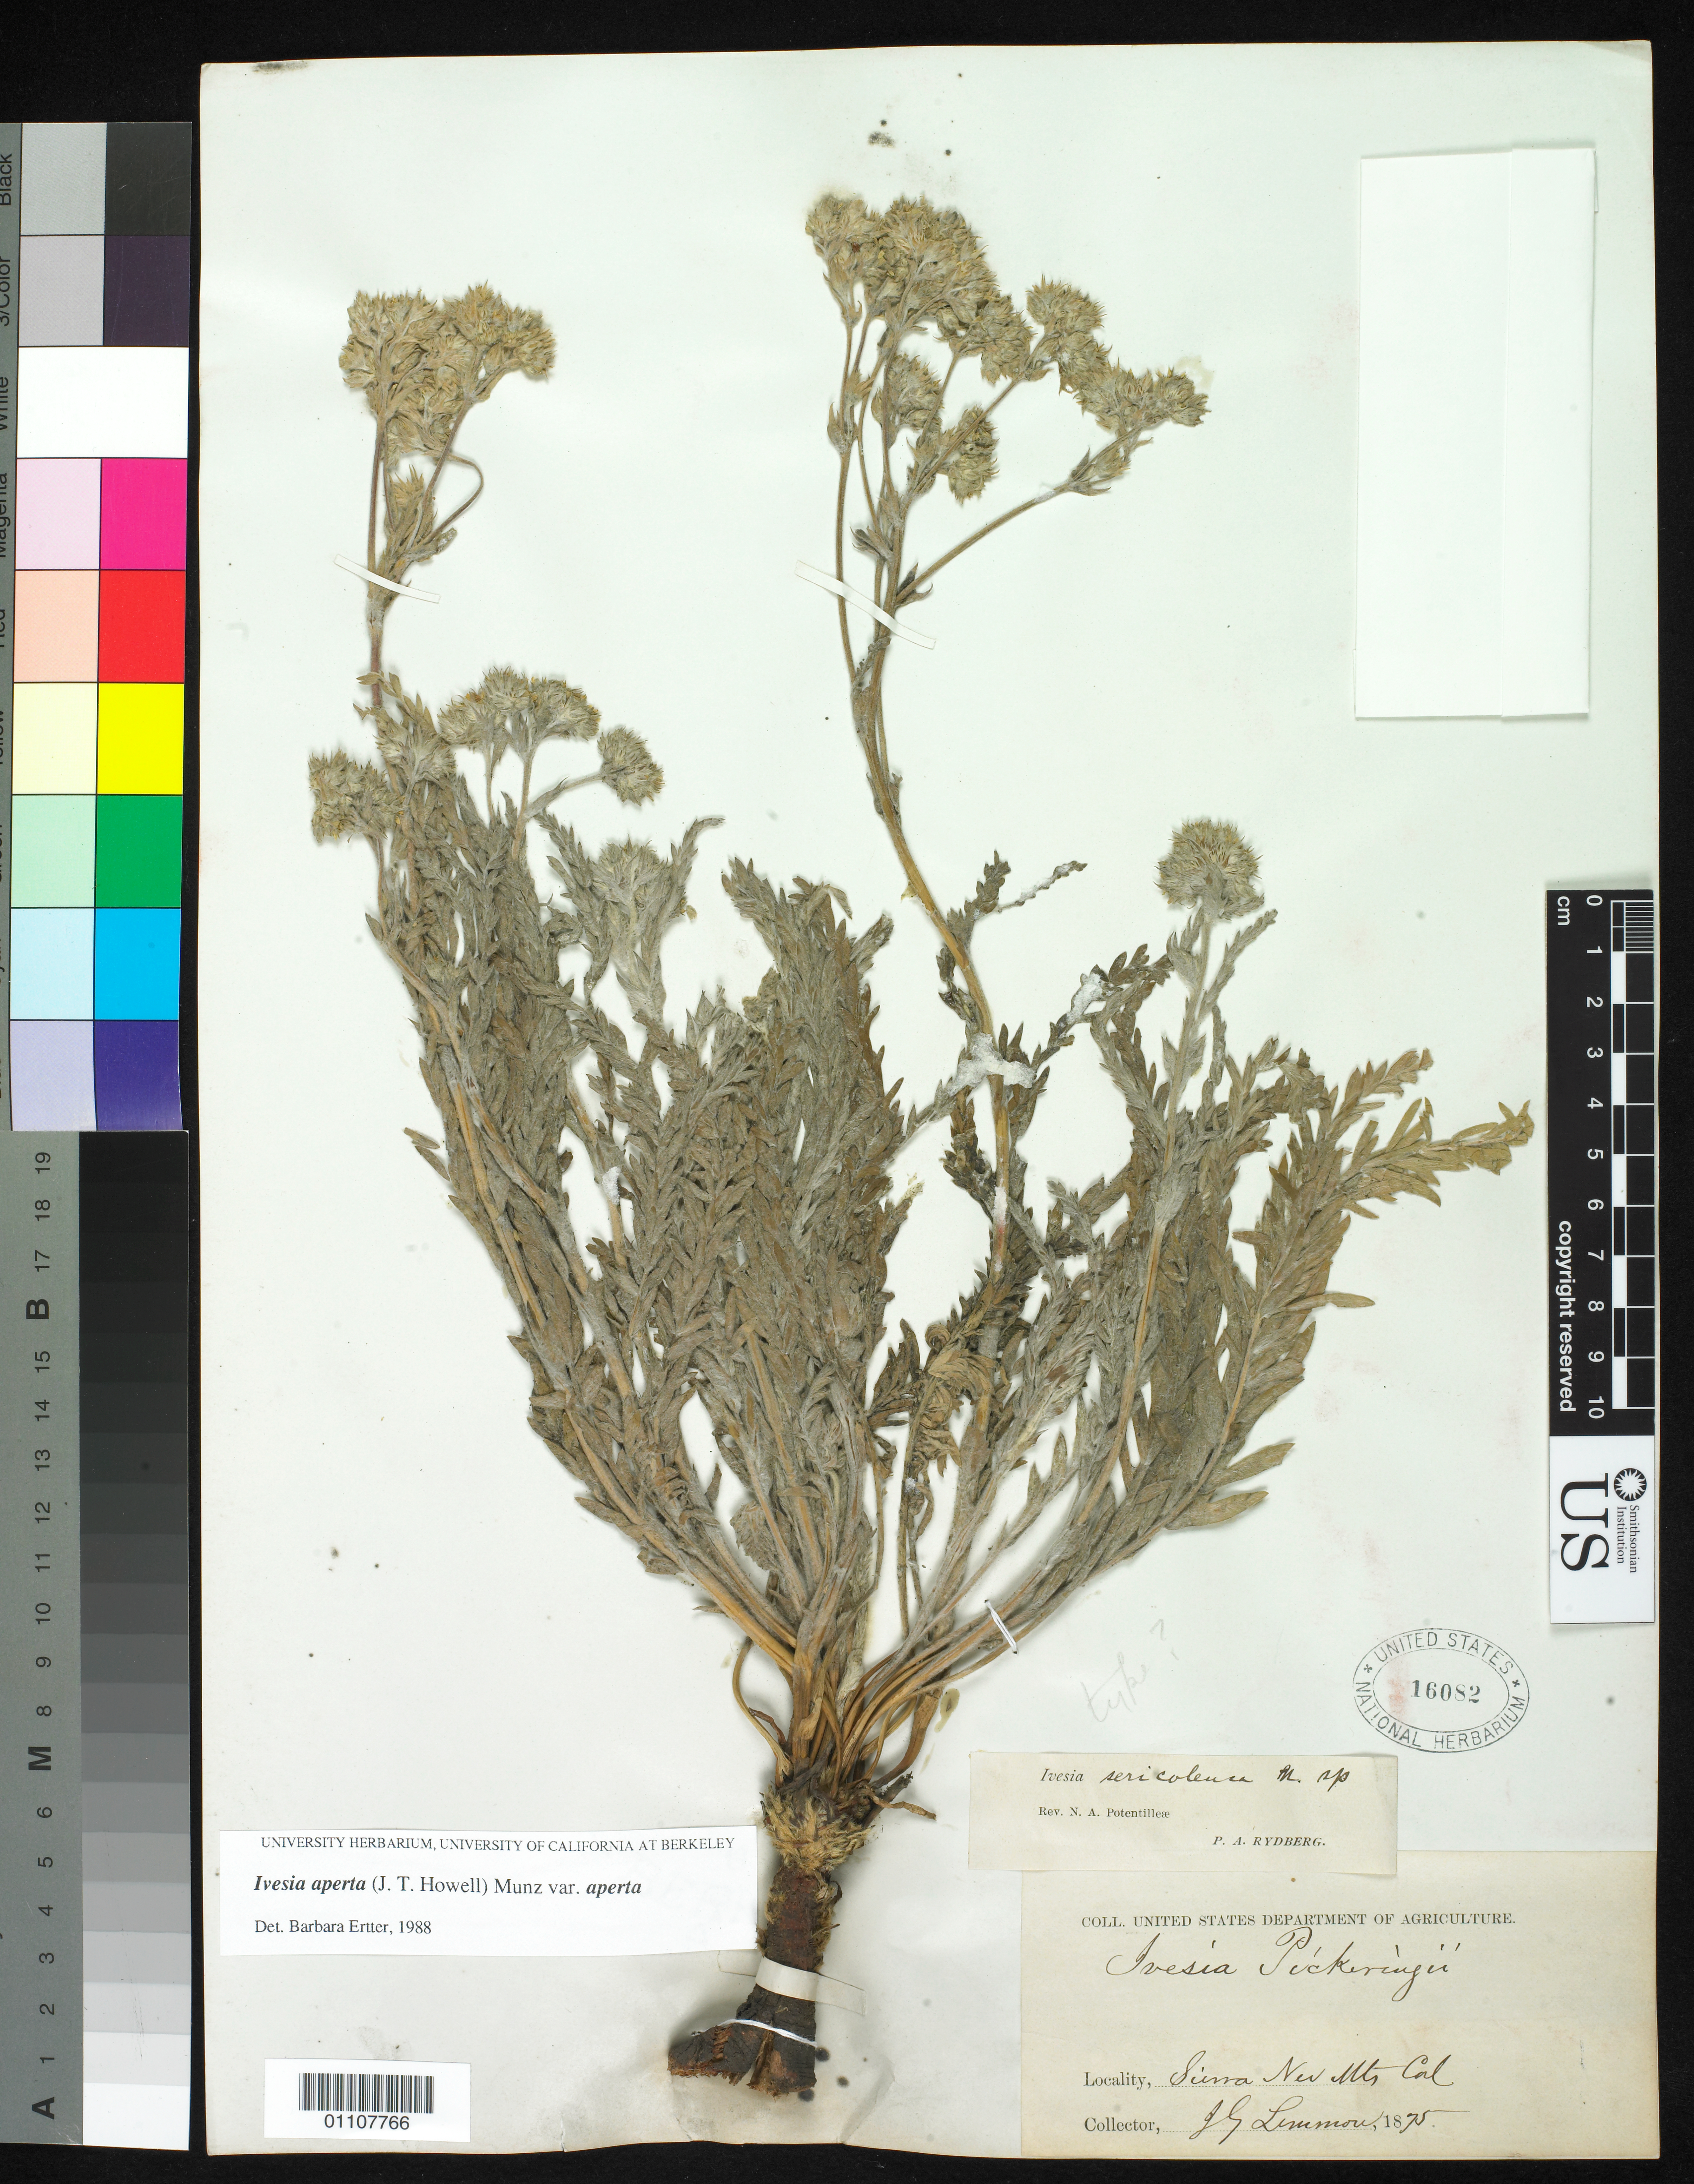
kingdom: Plantae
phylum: Tracheophyta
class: Magnoliopsida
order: Rosales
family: Rosaceae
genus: Horkelia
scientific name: Horkelia sericoleuca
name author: Rydb.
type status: Syntype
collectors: G. Lemmon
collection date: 1875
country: United States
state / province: California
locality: Sierra Nevada Mountains.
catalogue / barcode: US 16082